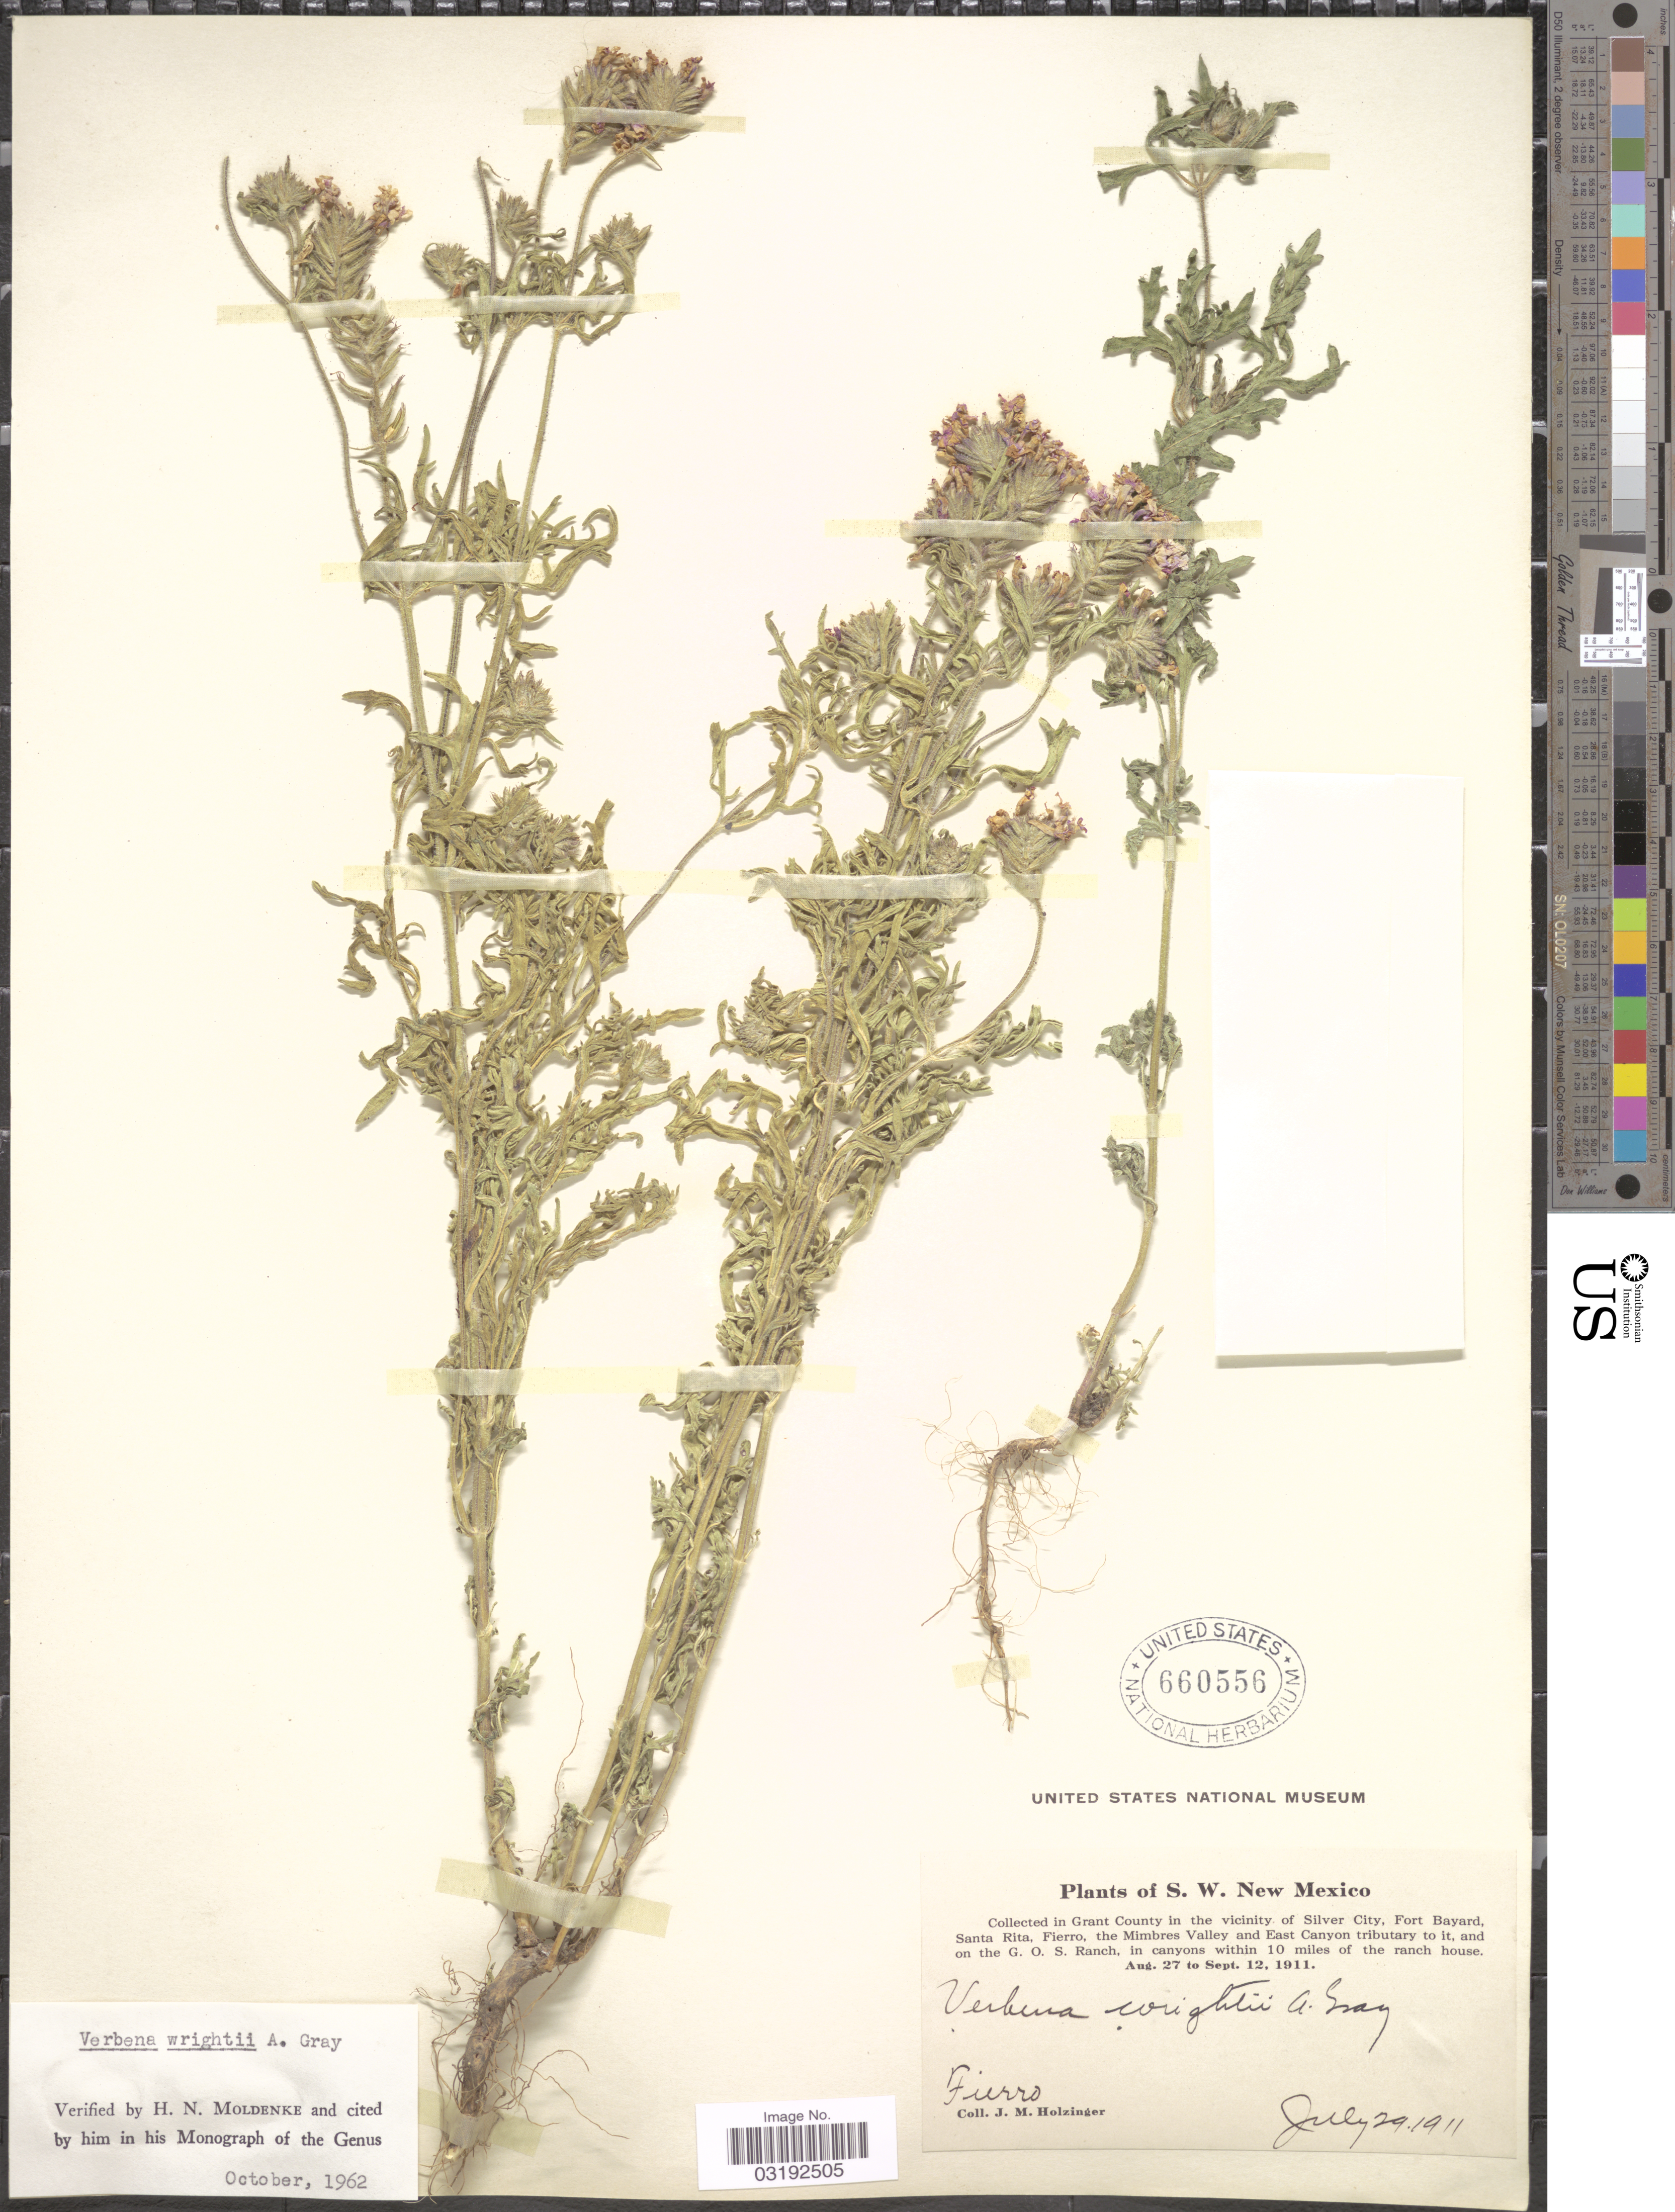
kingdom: Plantae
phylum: Tracheophyta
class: Magnoliopsida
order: Lamiales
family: Verbenaceae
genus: Verbena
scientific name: Verbena wrightii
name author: A. Gray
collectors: J. M. Holzinger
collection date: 1911-07-29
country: United States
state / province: New Mexico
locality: S.W. New Mexico. In Grand County in the vicinity of Silver City, Fort Bayard, Santa Rita, Fierro, the Mimbres Valley and East Canyon tributary to it, and on the G.O.S. Ranch, in canyons within 10 miles of the ranch house. Fierro.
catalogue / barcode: US 660556